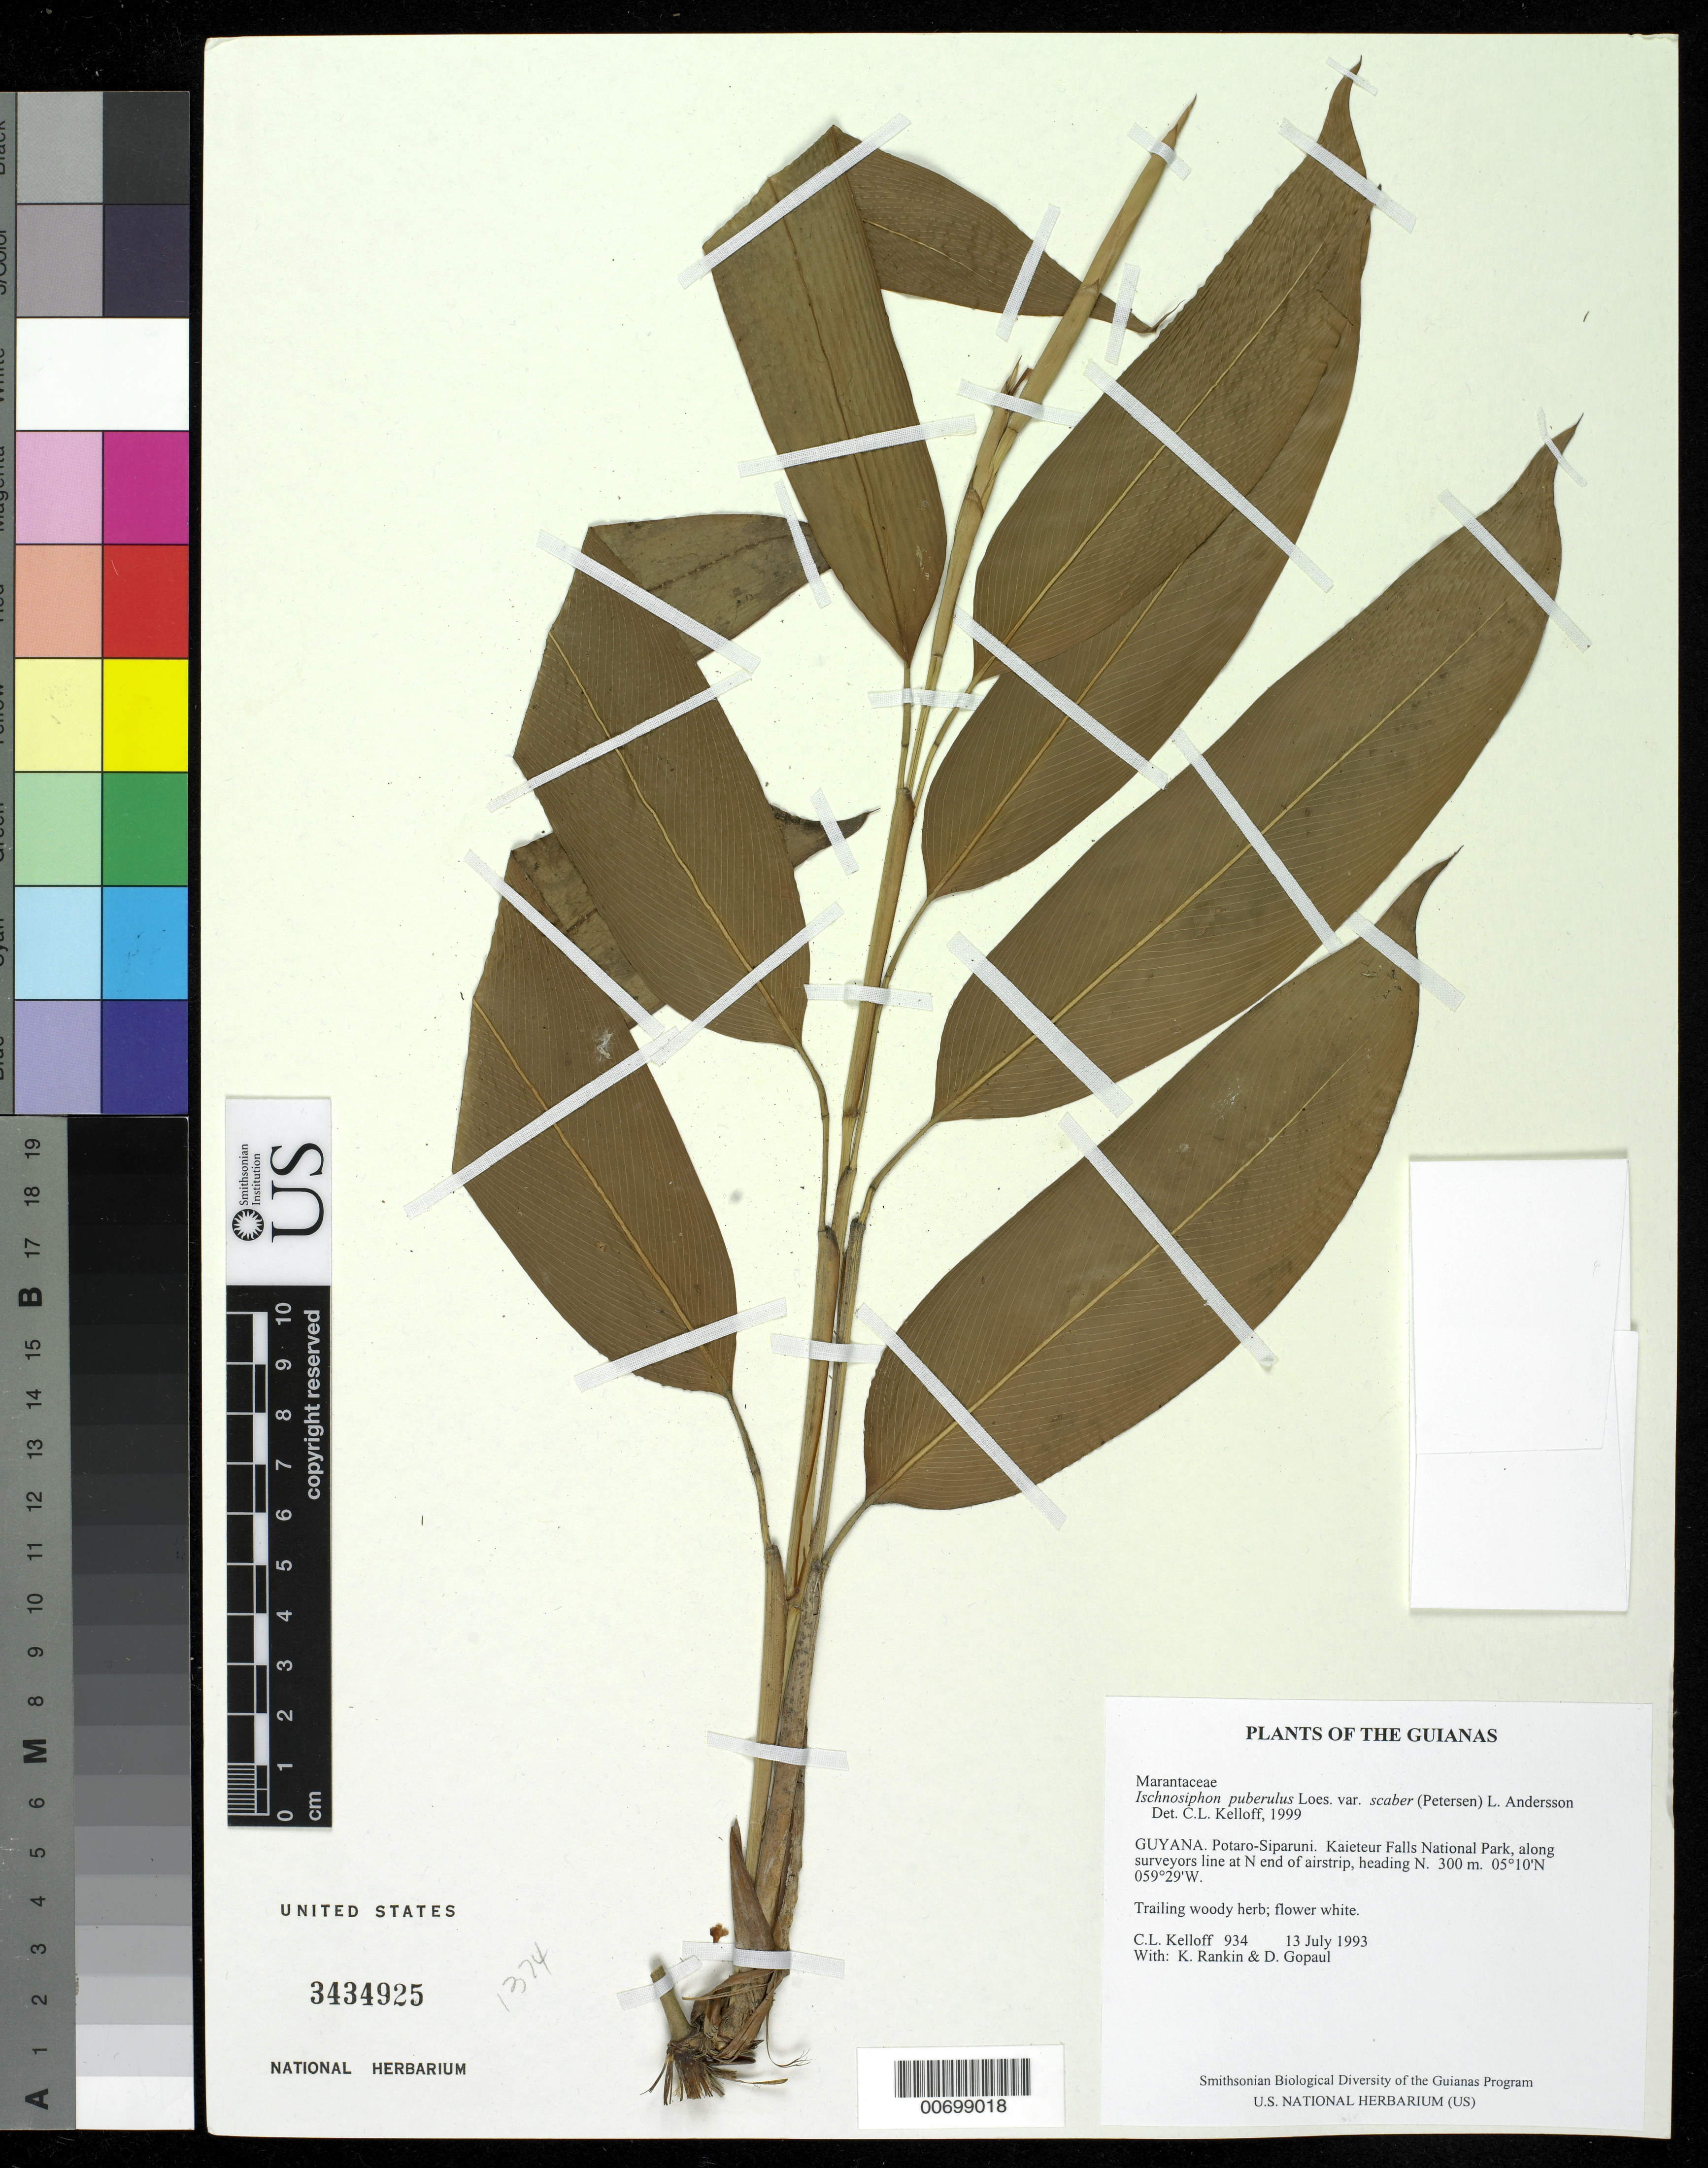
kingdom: Plantae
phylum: Tracheophyta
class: Liliopsida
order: Zingiberales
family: Marantaceae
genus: Ischnosiphon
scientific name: Ischnosiphon puberulus var. scaber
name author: (Petersen) L. Andersson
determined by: Kelloff, Carol L., (US), Smithsonian Institution - National Museum of Natural History (UNITED STATES)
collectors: C. L. Kelloff, K. Rankin & D. Gopaul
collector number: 934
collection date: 1993-07-13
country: Guyana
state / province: Potaro-Siparuni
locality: Kaieteur Falls National Park, along surveyors line at N end of airstrip, heading N.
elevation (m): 300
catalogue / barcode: US 3434925